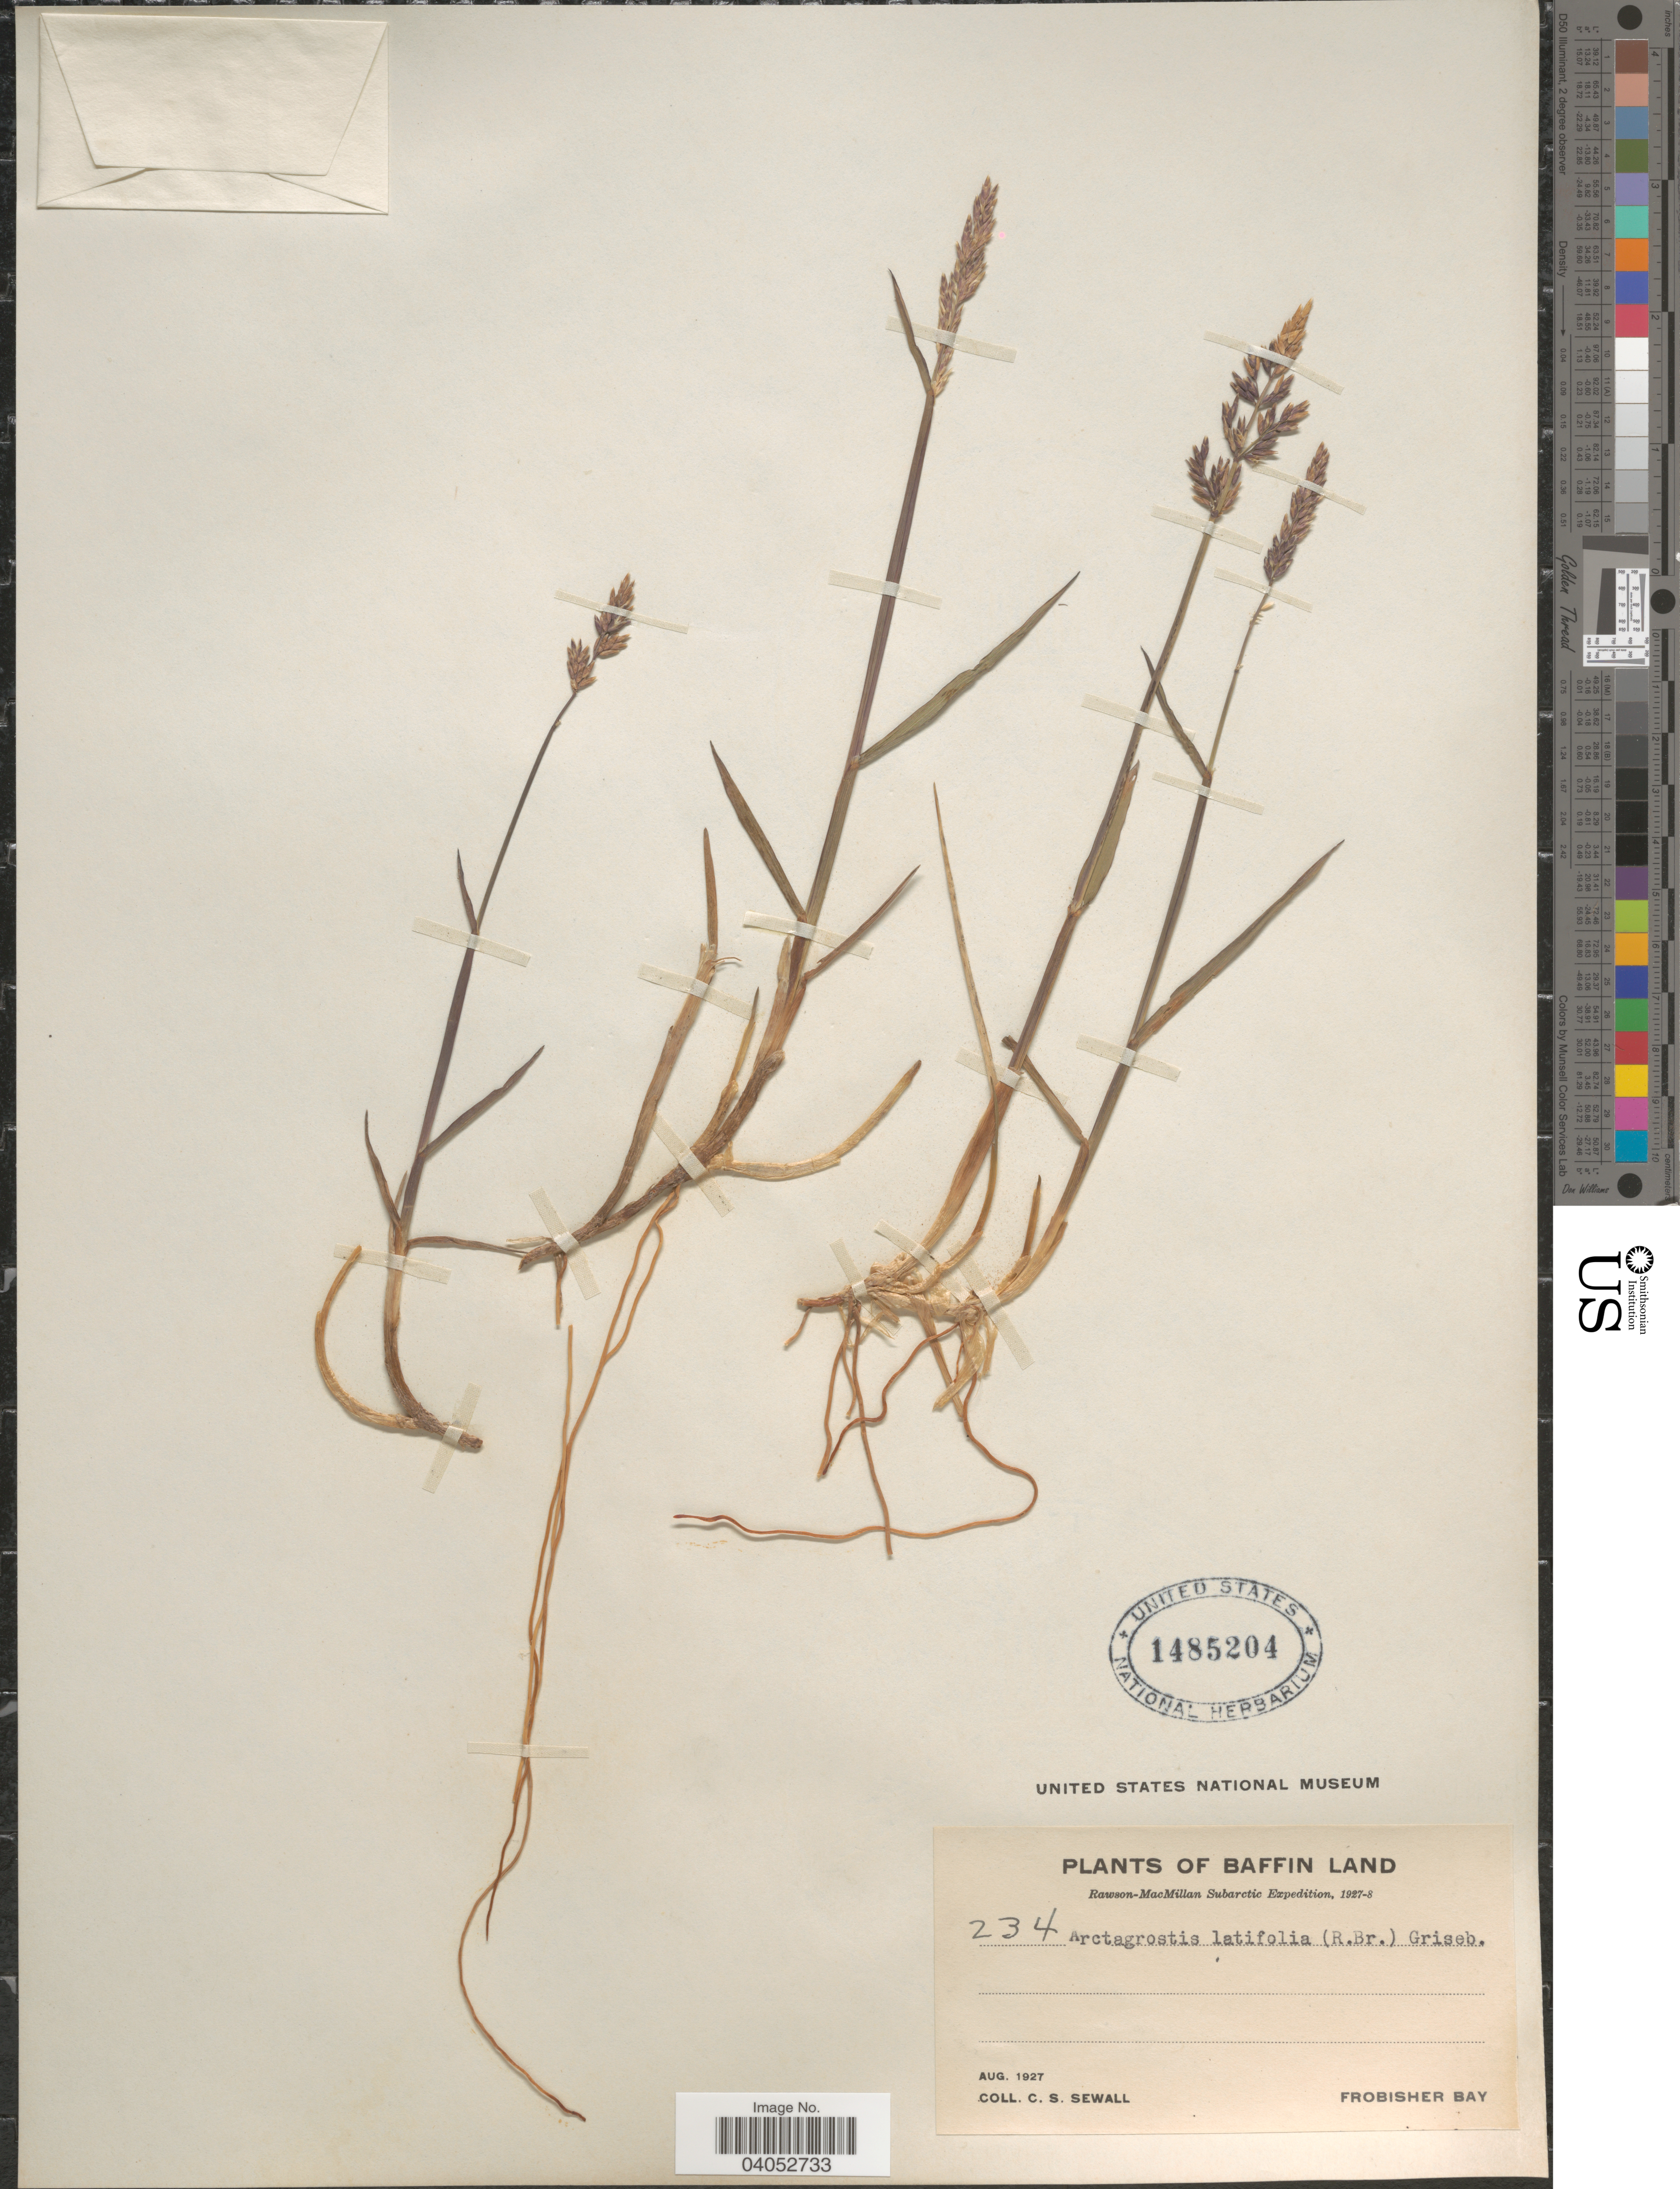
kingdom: Plantae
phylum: Tracheophyta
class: Liliopsida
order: Poales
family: Poaceae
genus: Arctagrostis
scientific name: Arctagrostis latifolia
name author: (R. Br.) Griseb.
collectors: C. Sewall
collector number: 234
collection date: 1927-08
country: Canada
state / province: Nunavut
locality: Baffin Land. Frobisher Bay.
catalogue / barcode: US 1485204